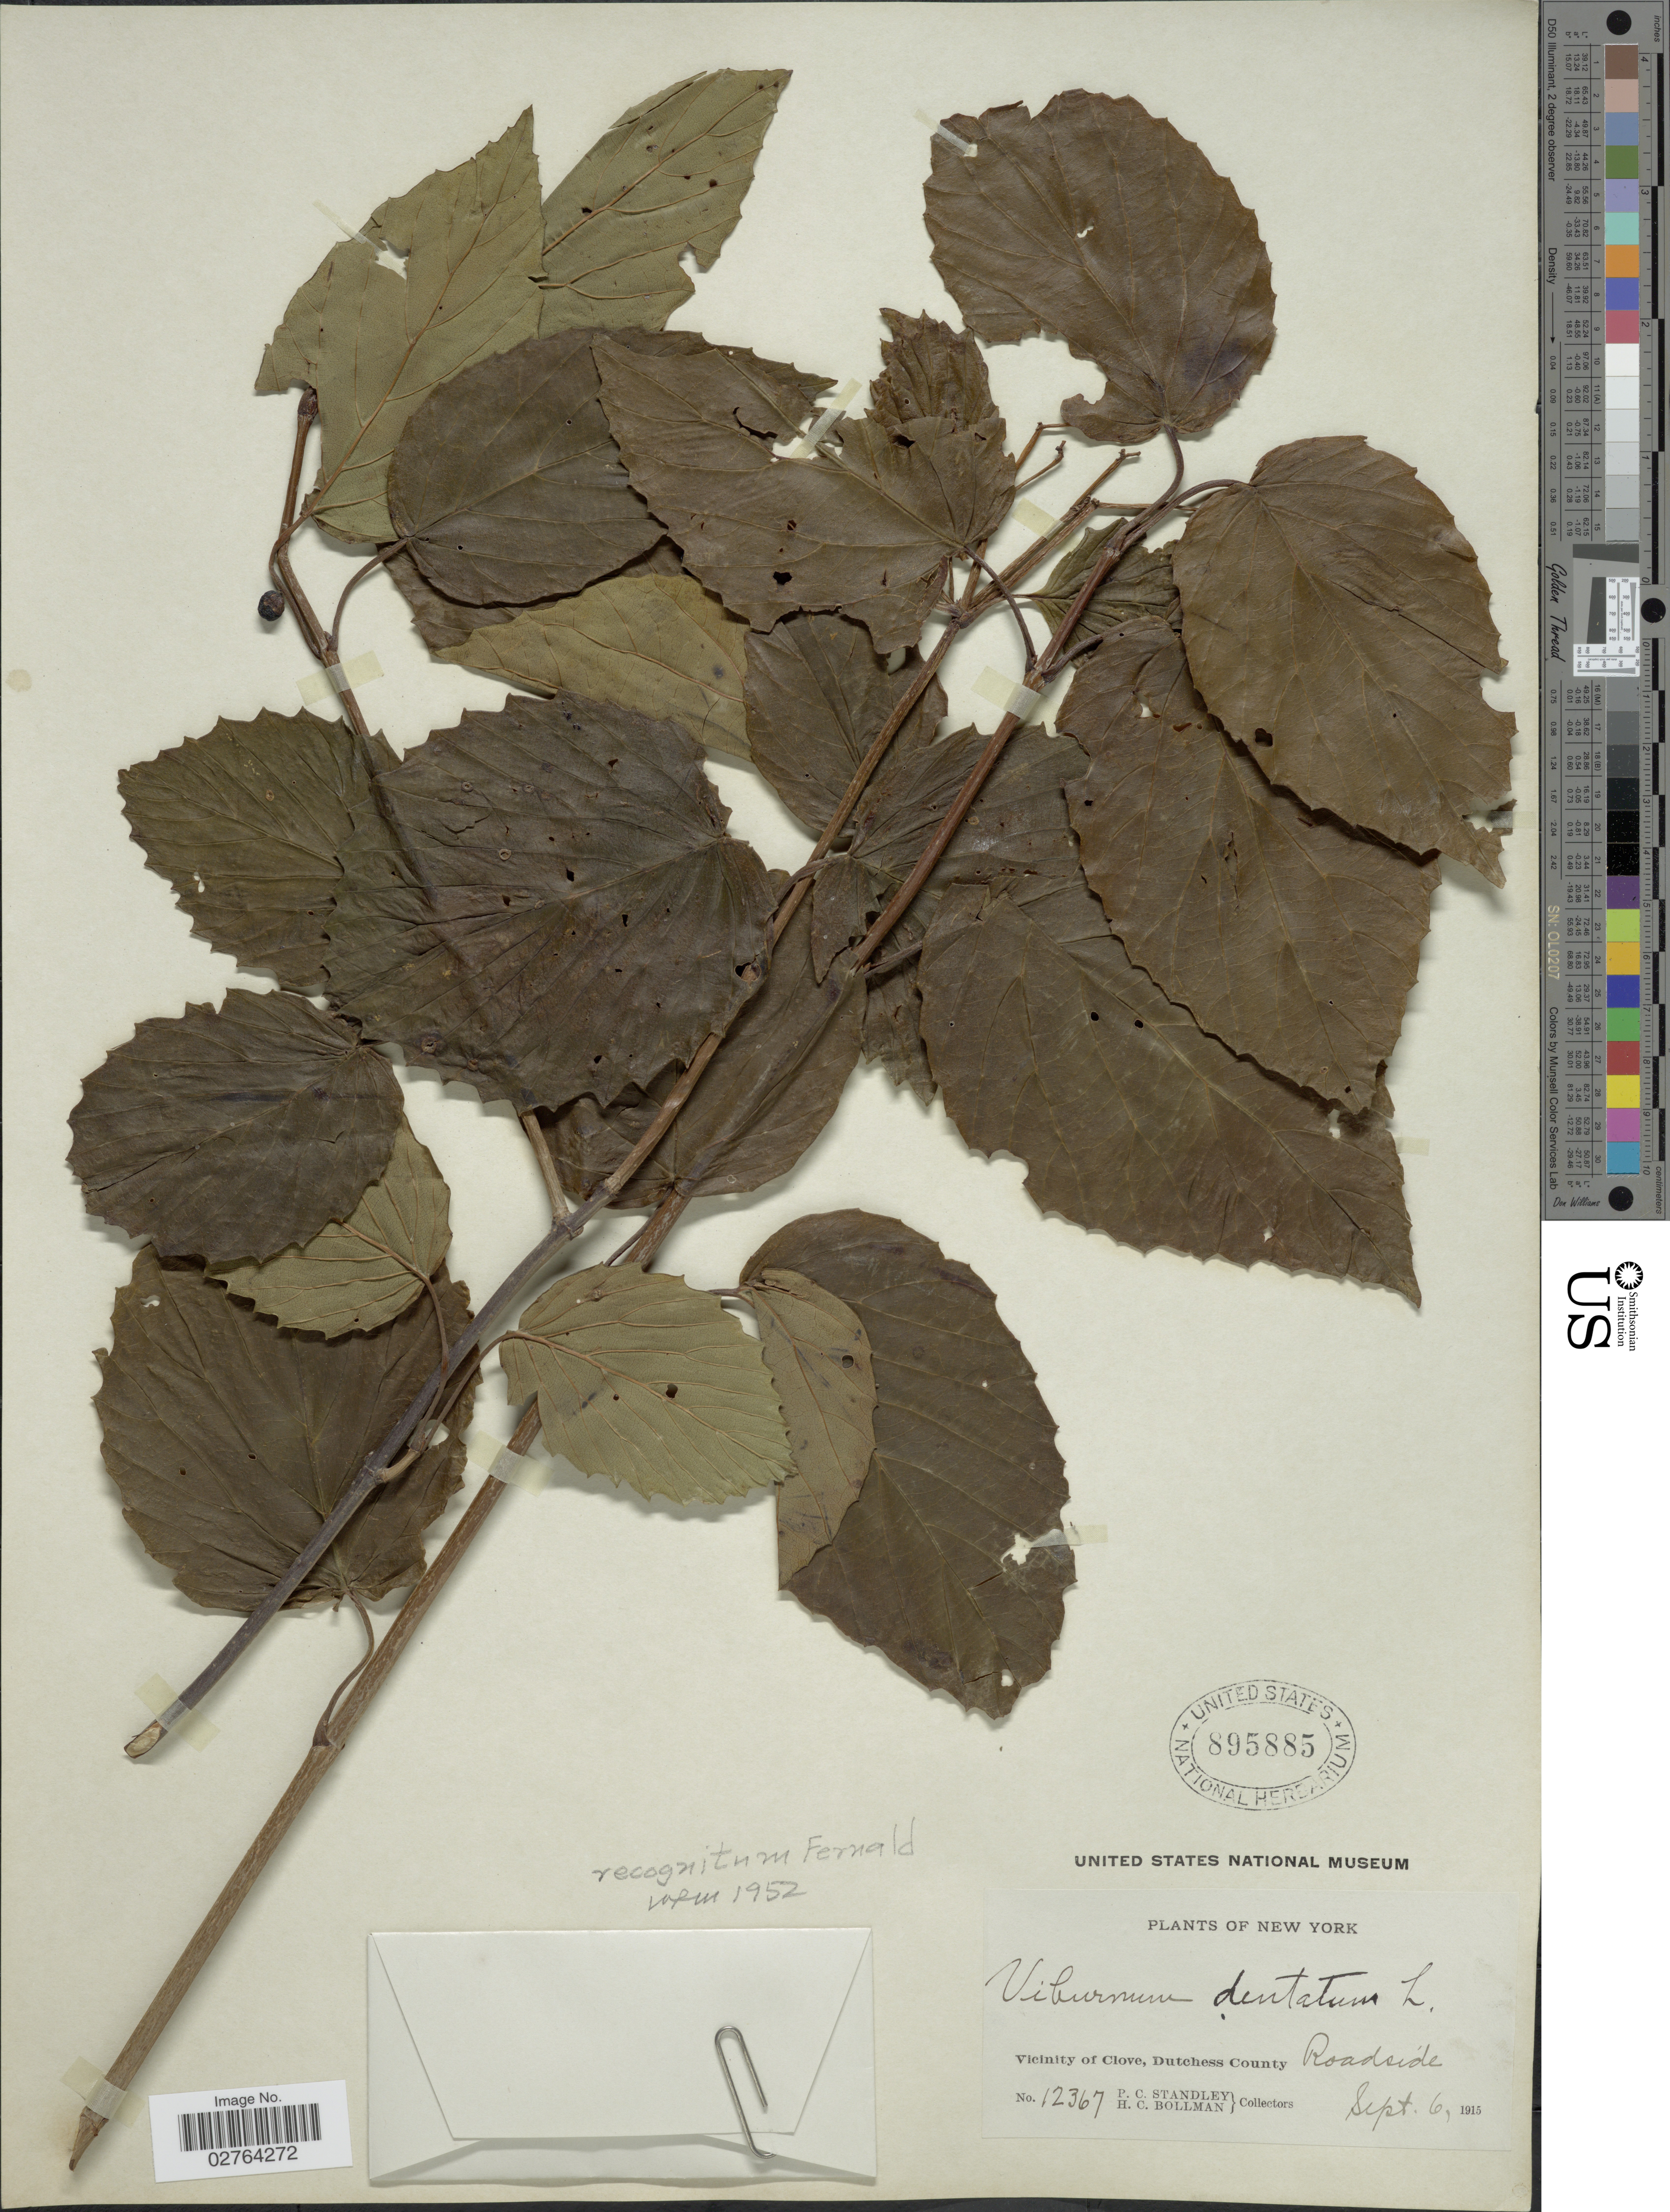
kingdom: Plantae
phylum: Tracheophyta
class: Magnoliopsida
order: Dipsacales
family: Viburnaceae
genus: Viburnum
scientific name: Viburnum recognitum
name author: Fernald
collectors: P. C. Standley & H. C. Bollman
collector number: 12367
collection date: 1915-09-06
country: United States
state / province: New York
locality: Vicinity of Clove, Dutchess County Roadside.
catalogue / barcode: US 895885